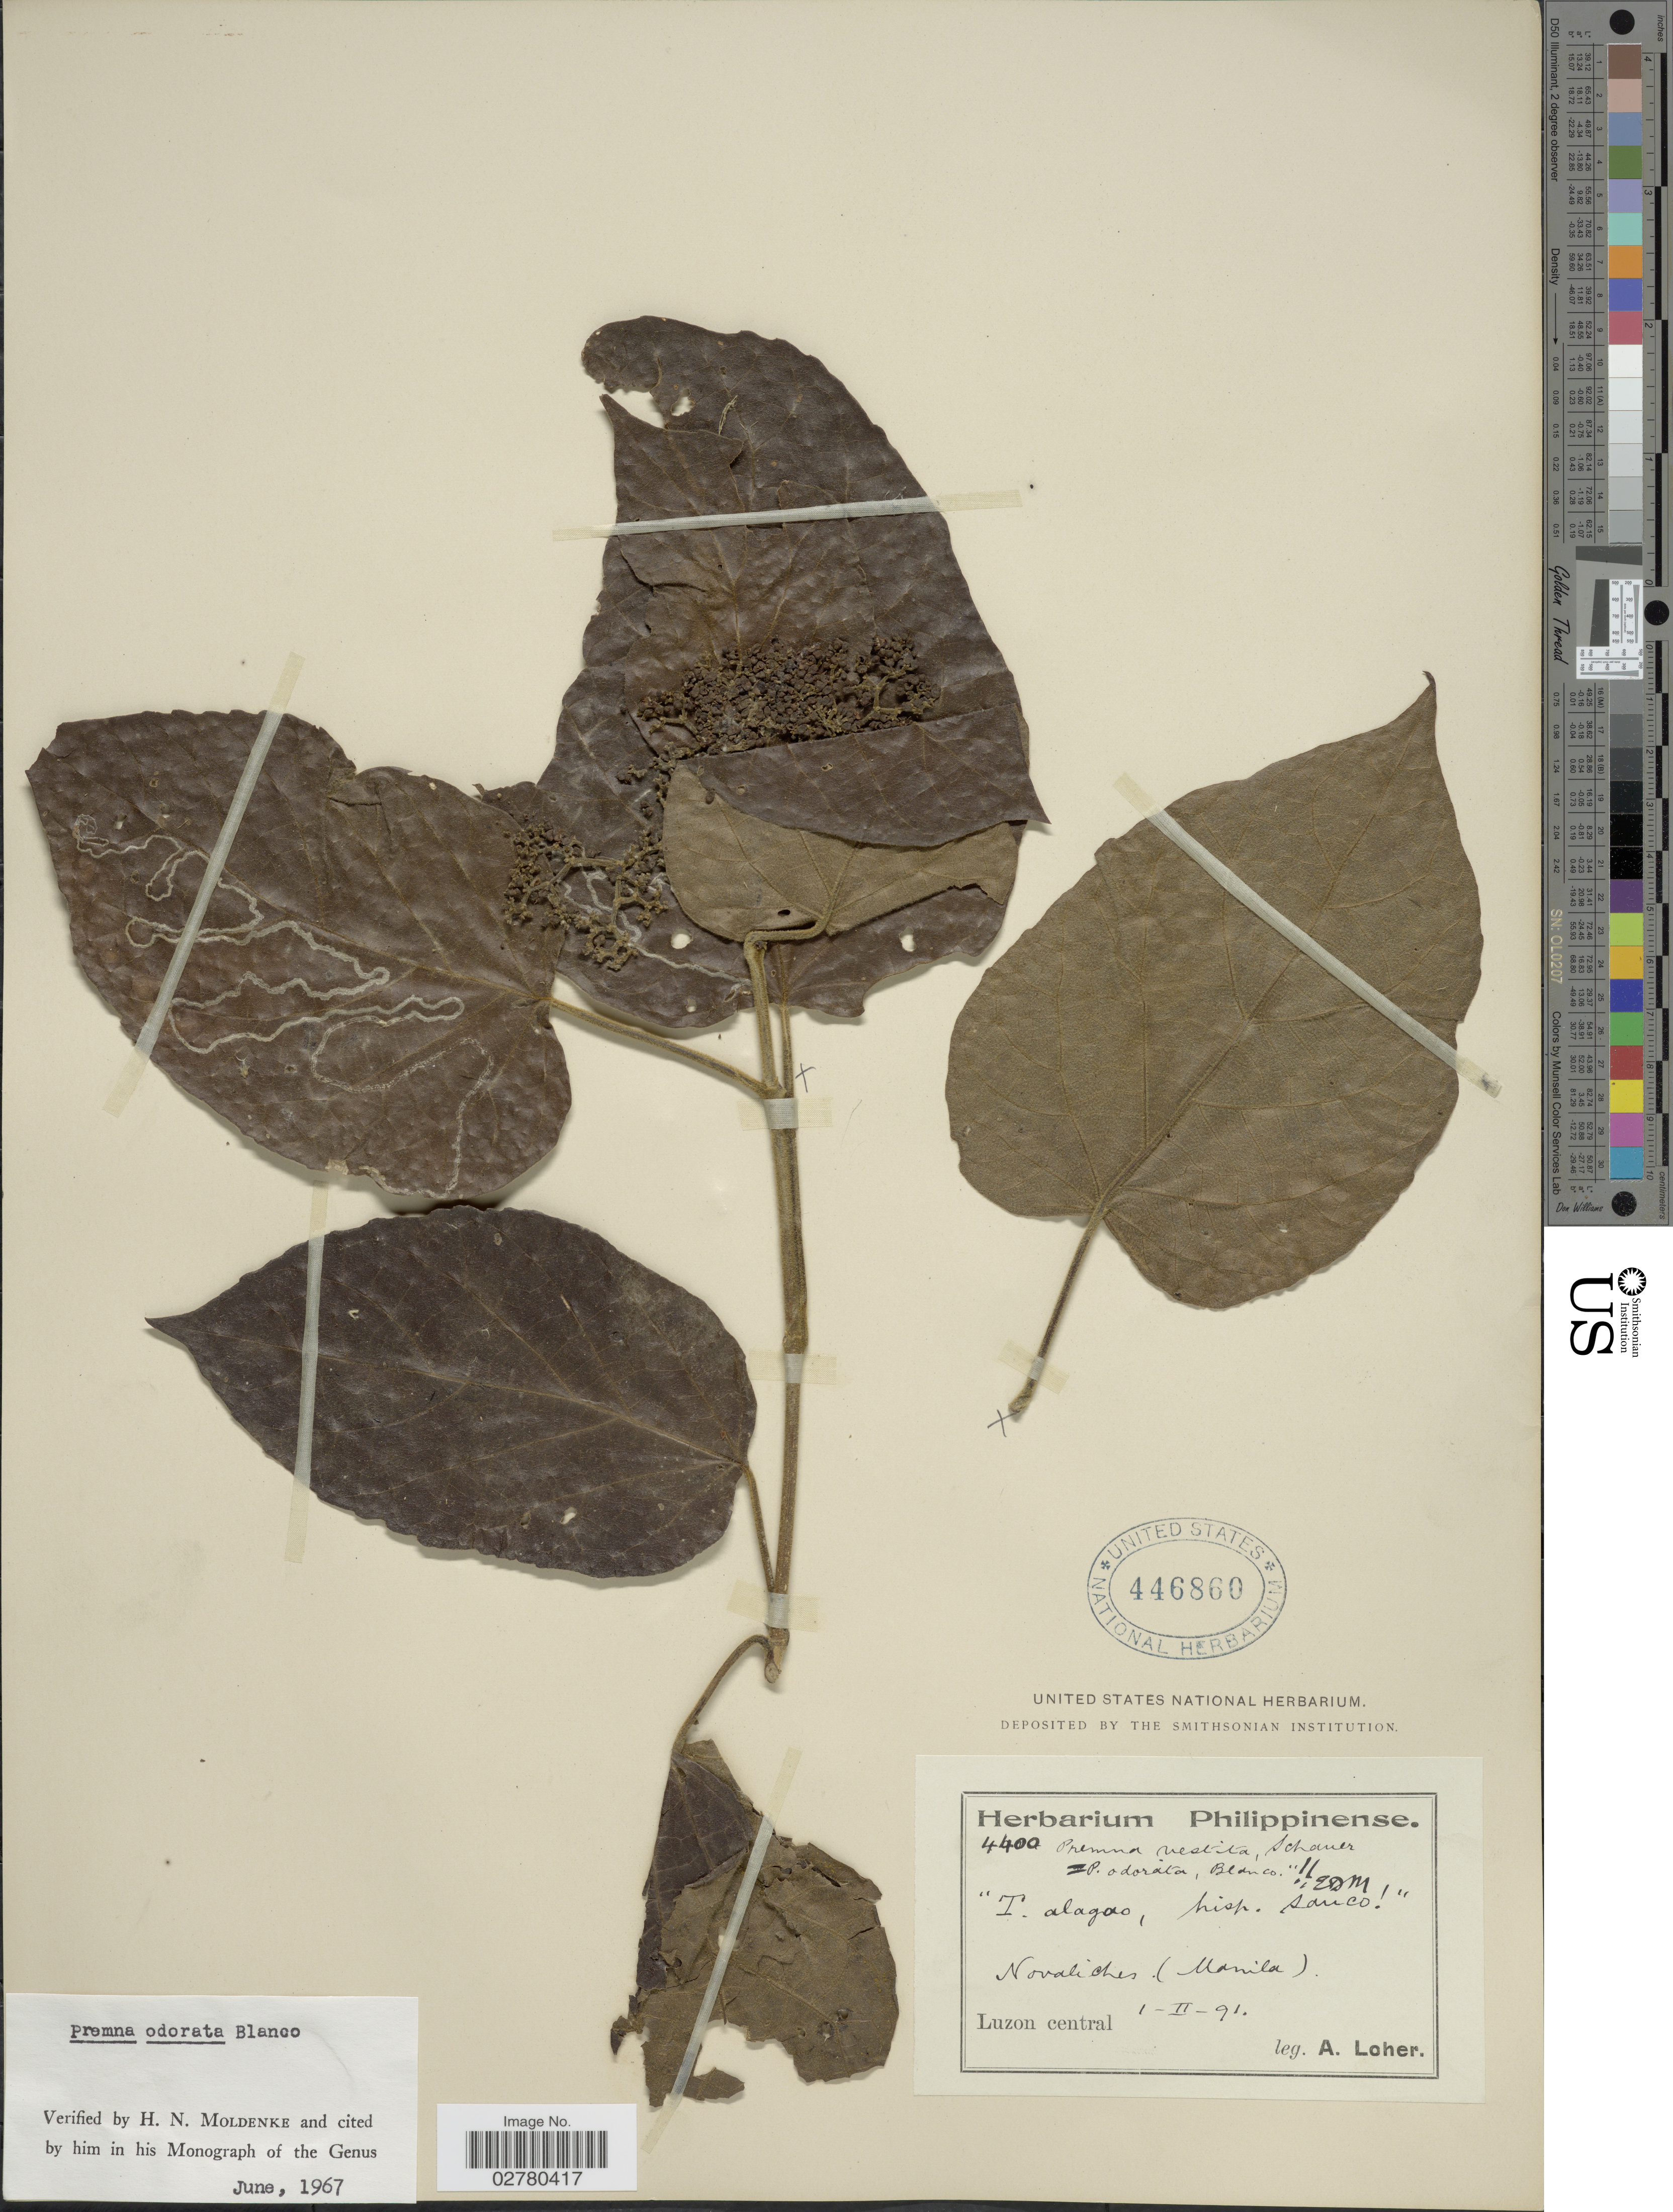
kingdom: Plantae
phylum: Tracheophyta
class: Magnoliopsida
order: Lamiales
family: Lamiaceae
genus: Premna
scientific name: Premna odorata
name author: Blanco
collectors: A. Loher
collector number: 4400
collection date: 1891-02-01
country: Philippines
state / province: Central Luzon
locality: Novaliches (Manila).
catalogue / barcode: US 446860